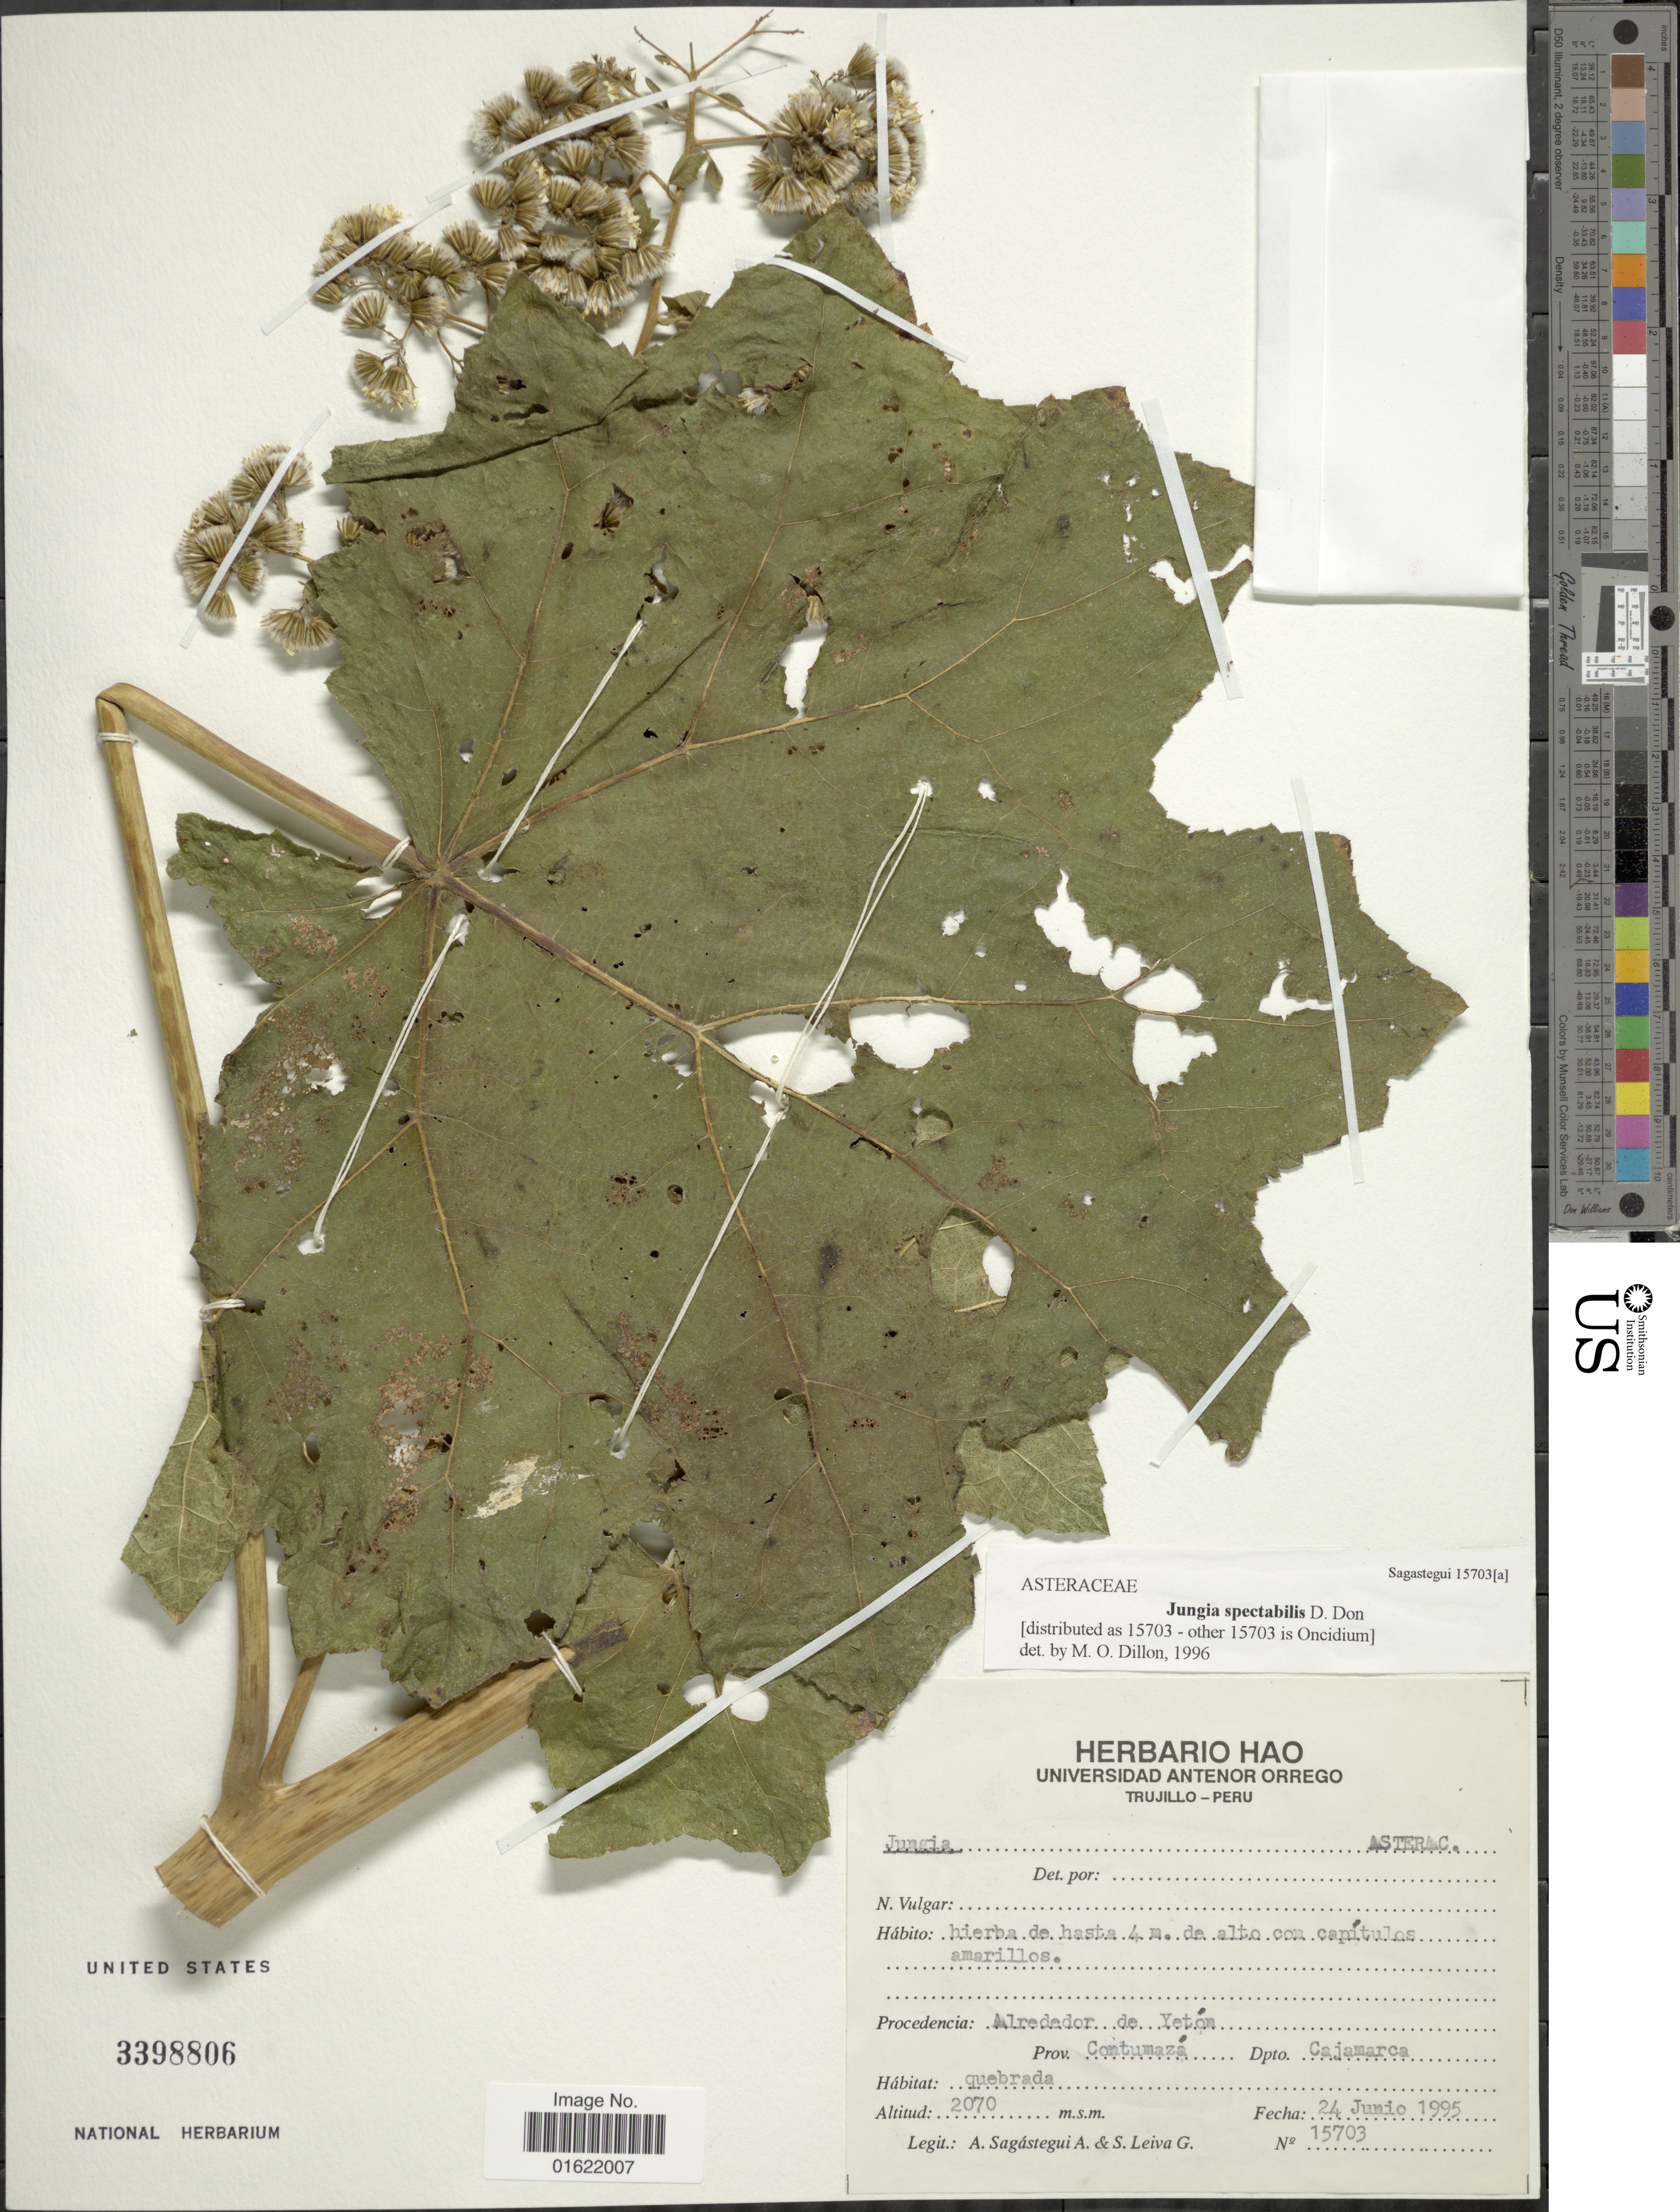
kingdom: Plantae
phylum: Tracheophyta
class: Magnoliopsida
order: Asterales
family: Asteraceae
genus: Jungia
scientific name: Jungia spectabilis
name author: D. Don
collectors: A. Sagástegui A. & S. Leiva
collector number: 15703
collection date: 1995-06-24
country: Peru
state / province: Cajamarca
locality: Procendencia: Alrdedor de Yetca. Prov. Contumaza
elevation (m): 2070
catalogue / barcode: US 3398806